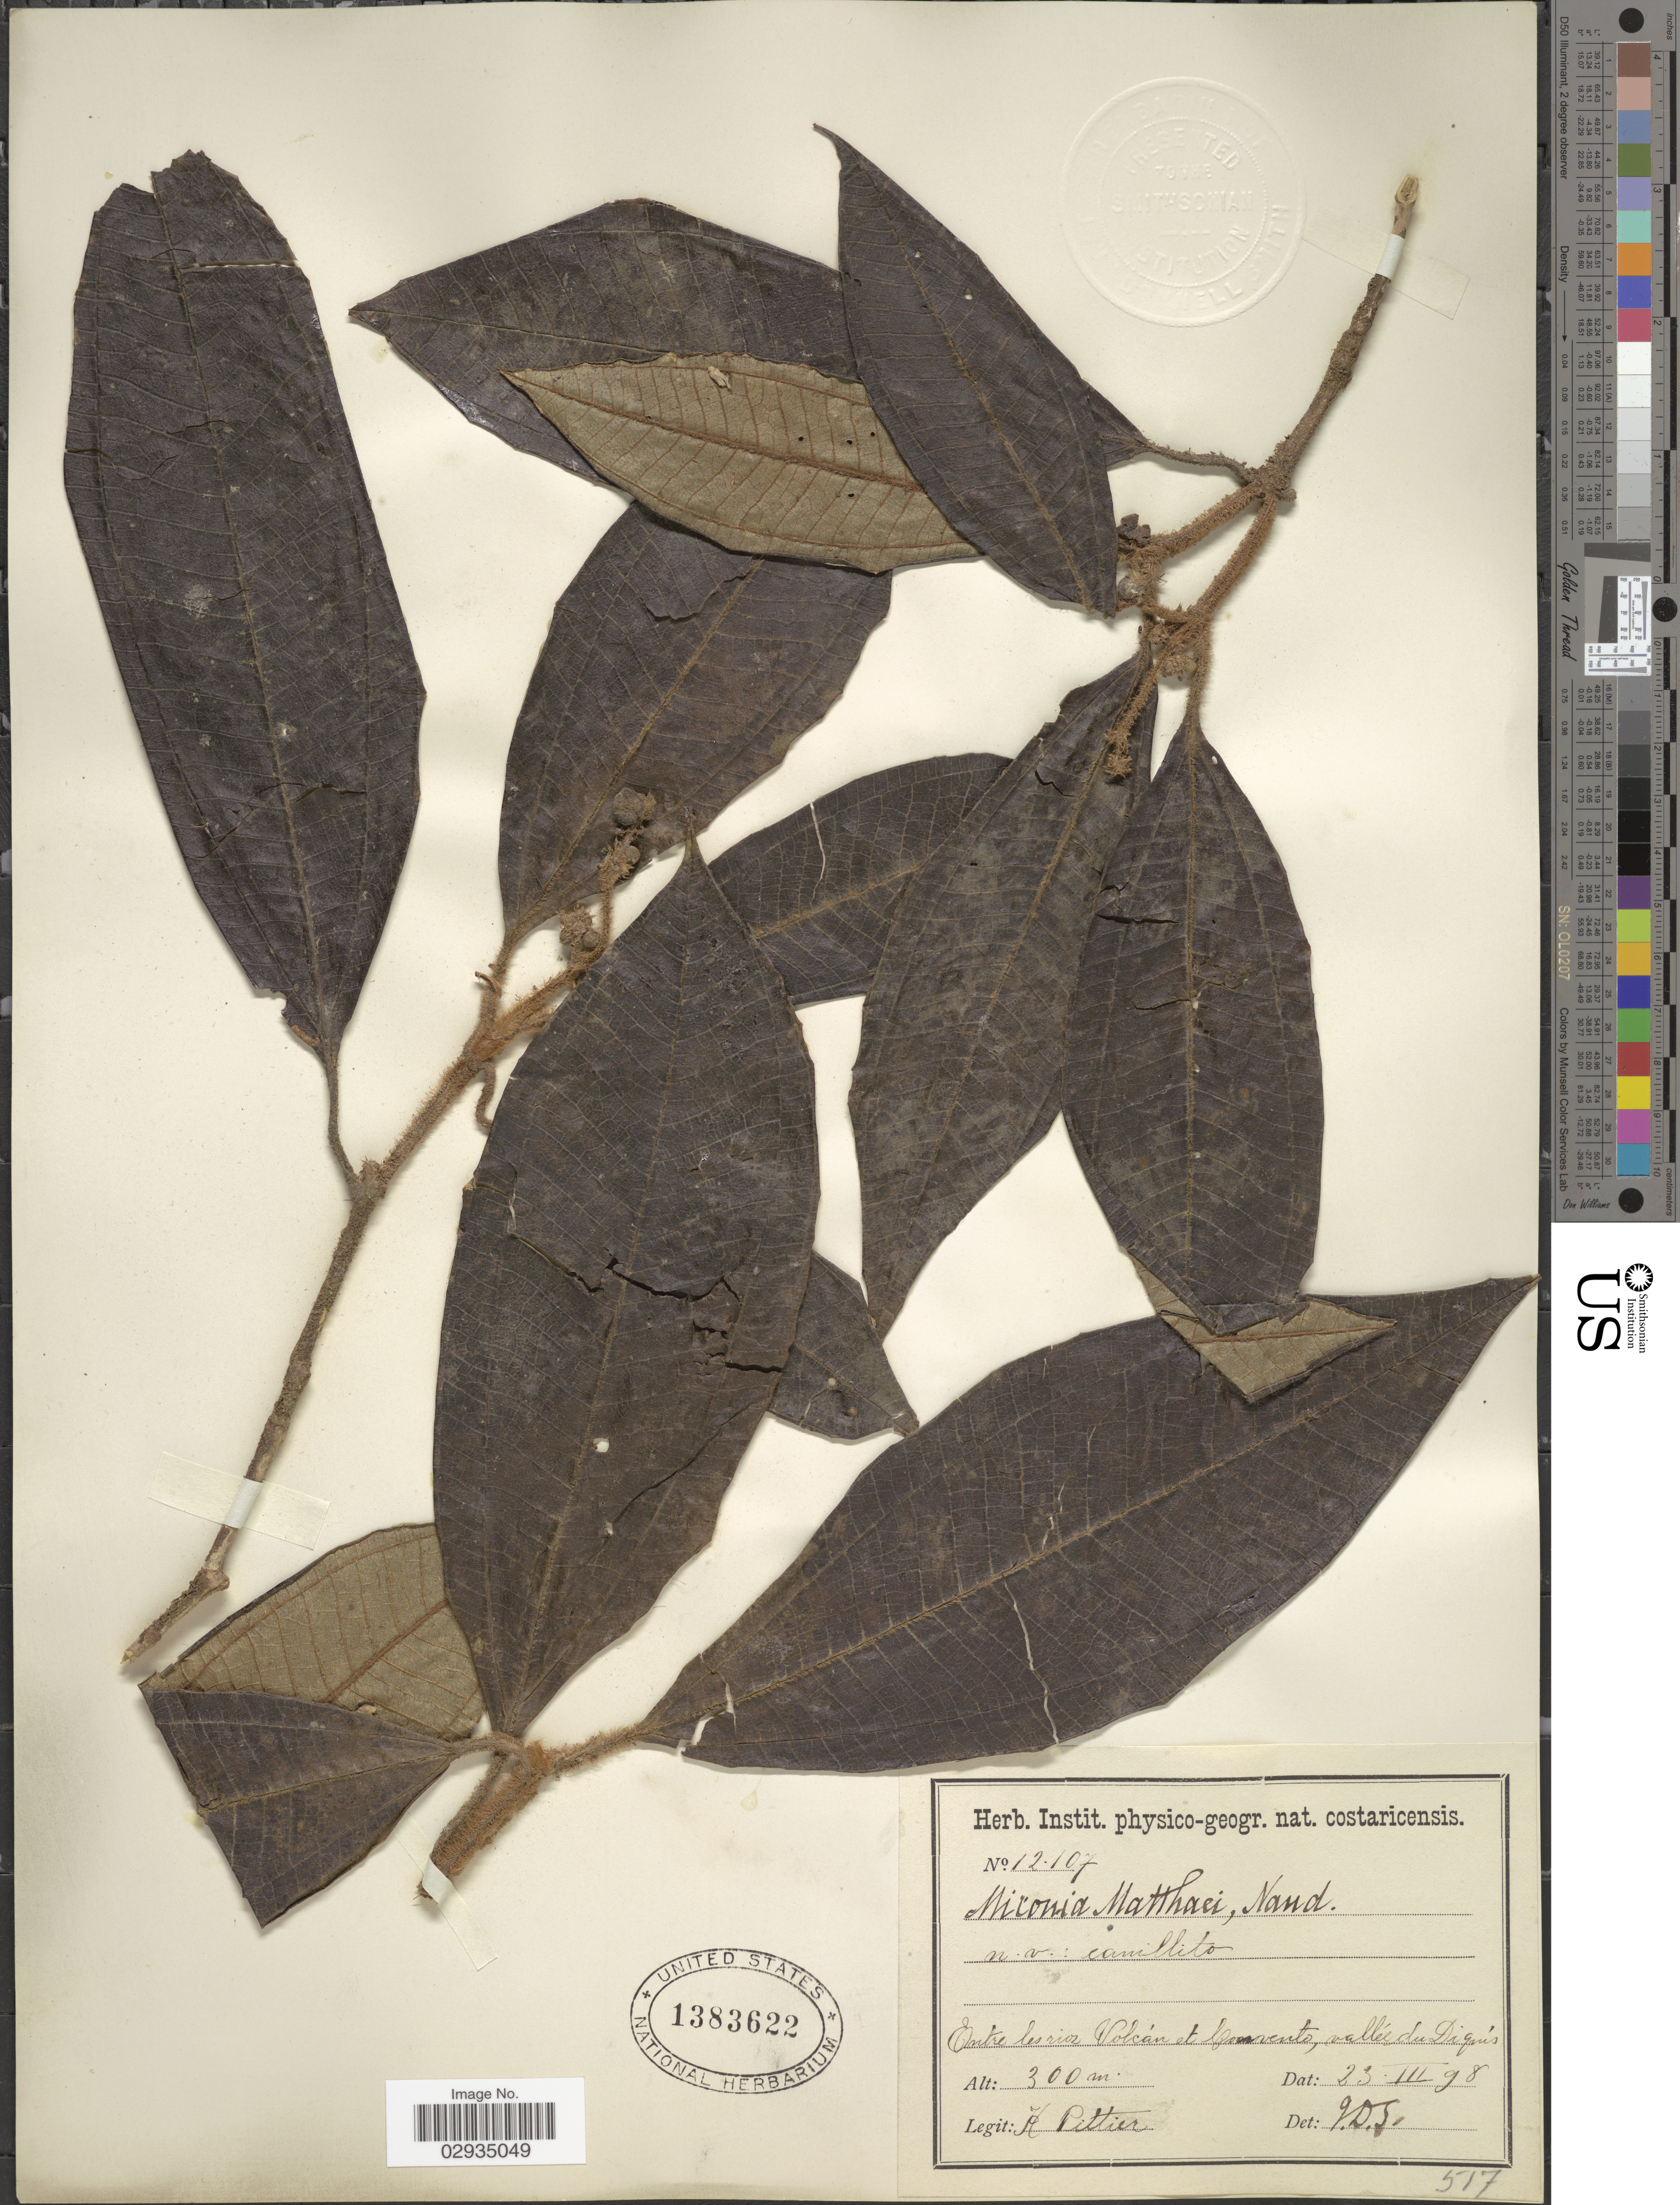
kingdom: Plantae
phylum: Tracheophyta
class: Magnoliopsida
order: Myrtales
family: Melastomataceae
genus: Miconia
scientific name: Miconia matthaei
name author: Naudin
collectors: H. F. Pittier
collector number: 12107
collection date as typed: Transcribed d/m/y: 23/3/98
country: Costa Rica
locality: Entre les rios Volcán et Convento, vallée du Diquís.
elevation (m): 300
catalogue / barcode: US 1383622